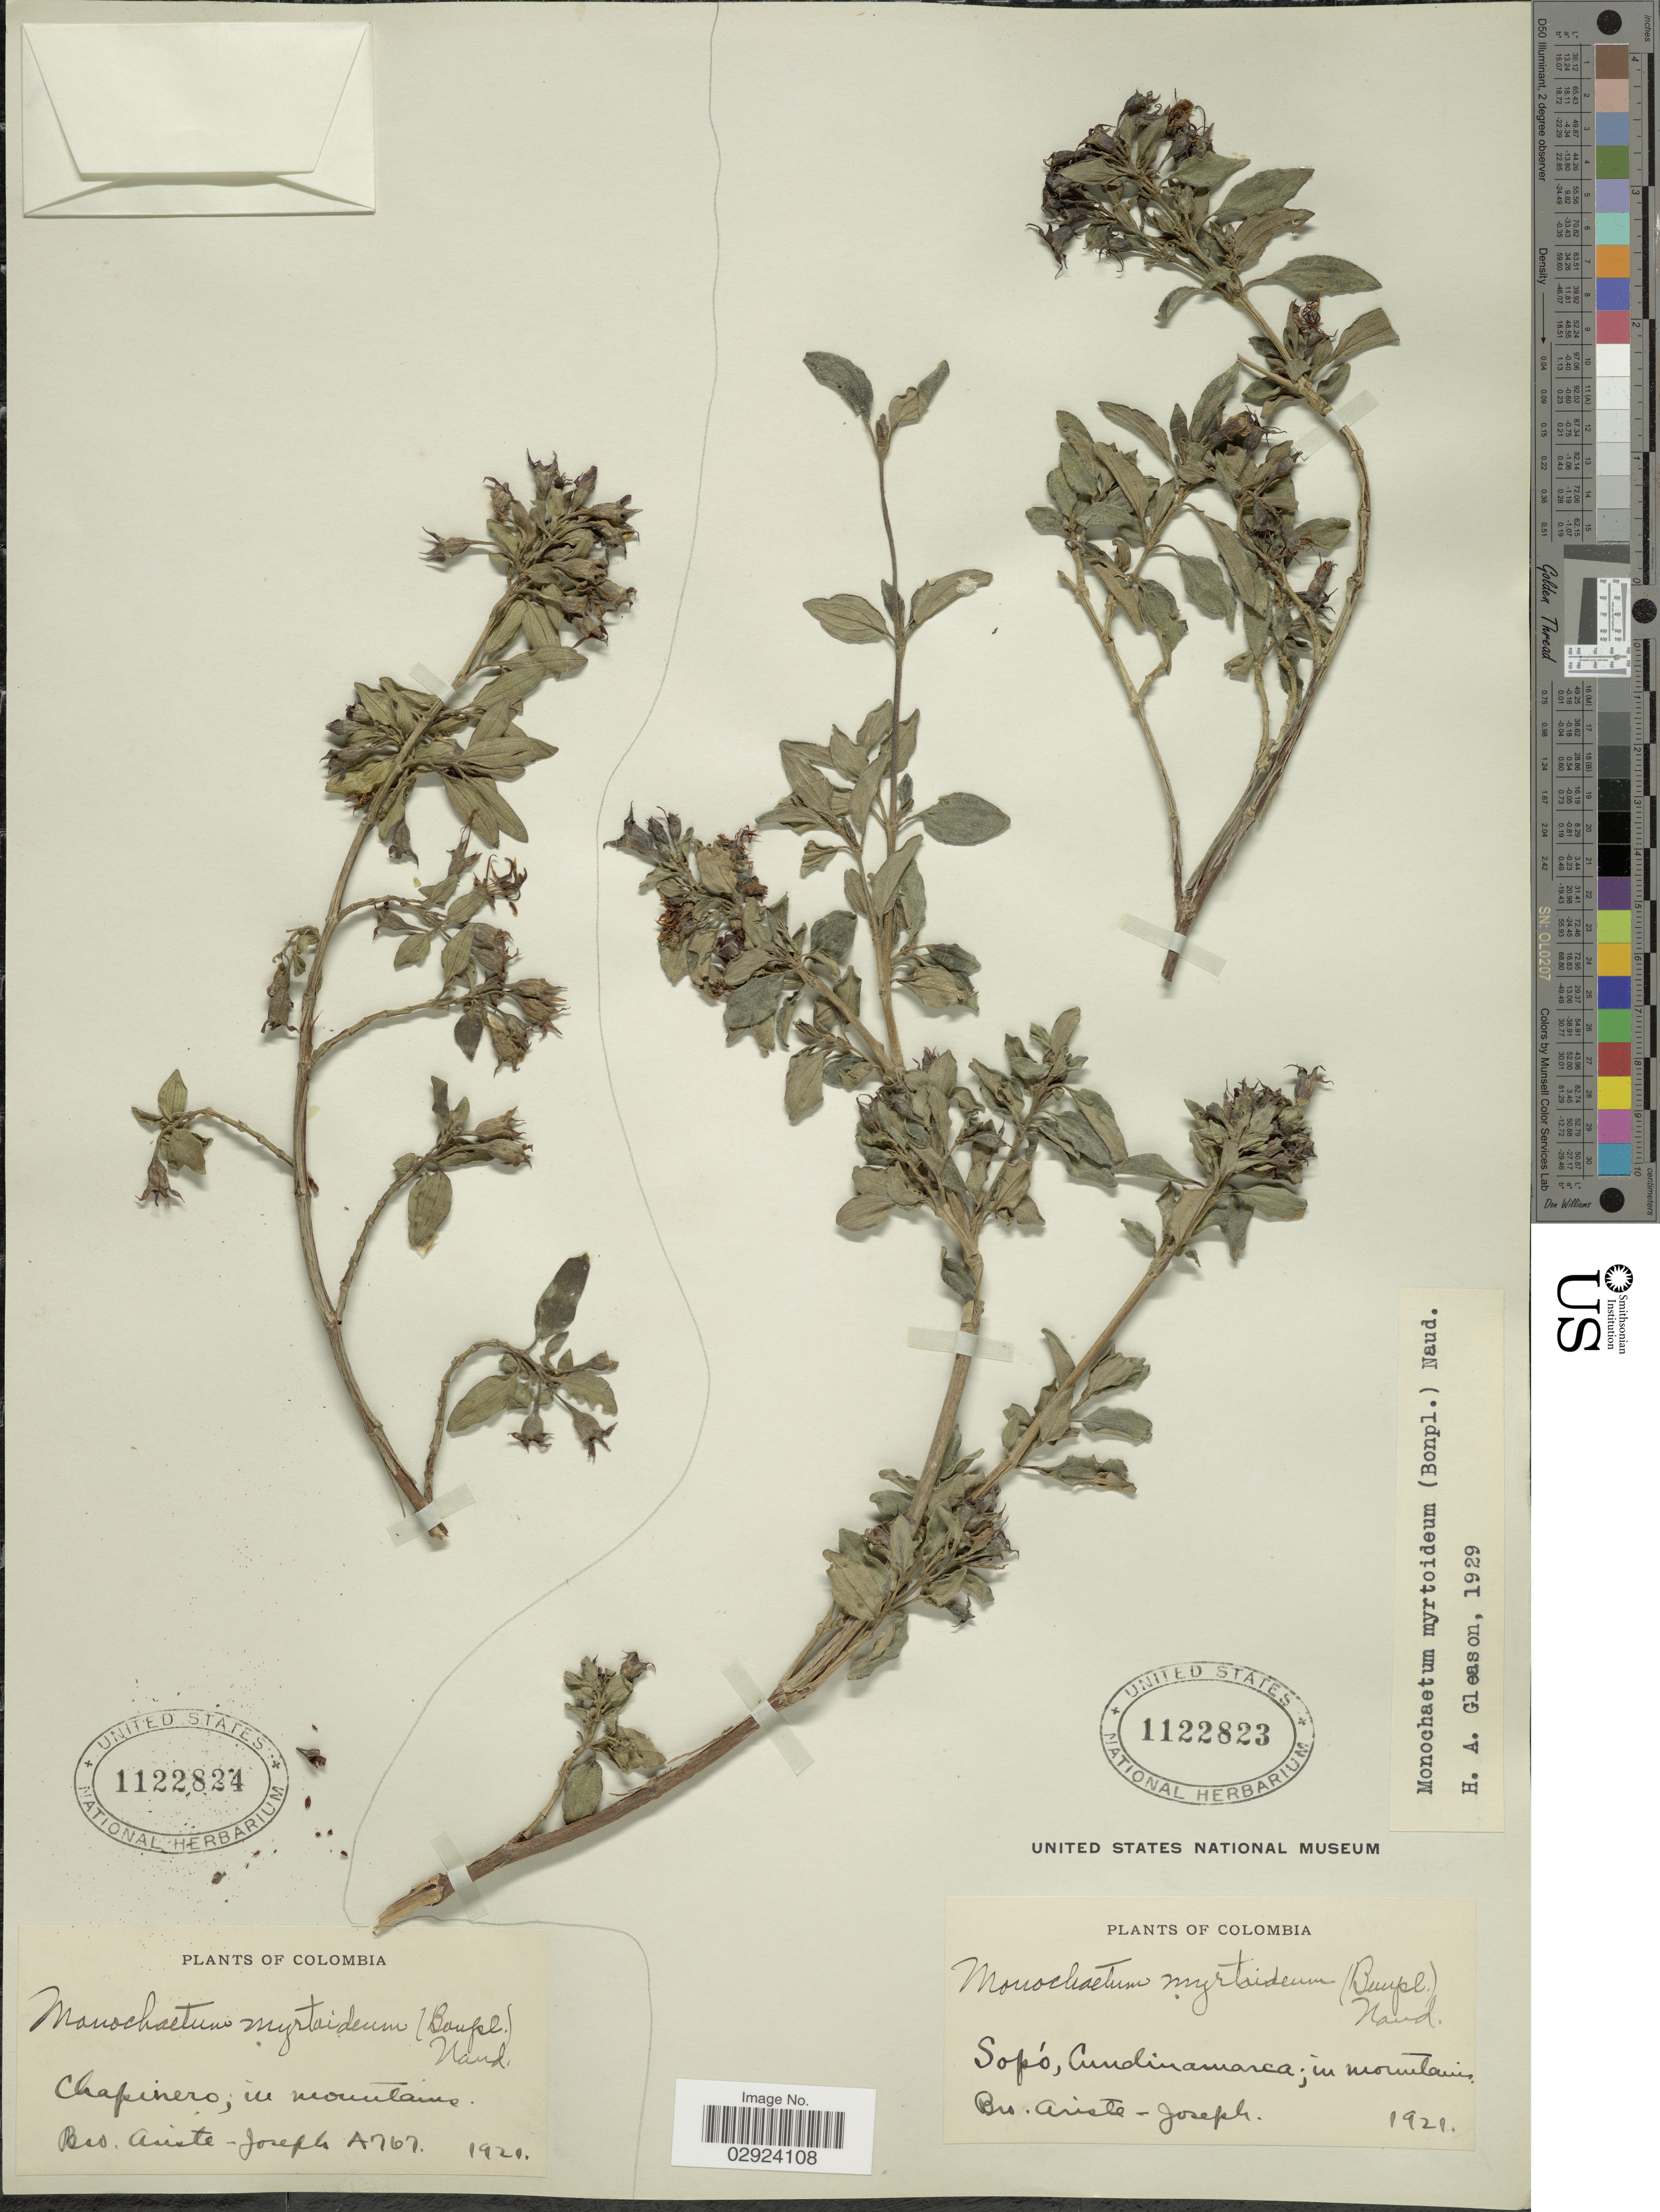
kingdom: Plantae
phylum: Tracheophyta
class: Magnoliopsida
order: Myrtales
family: Melastomataceae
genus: Monochaetum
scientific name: Monochaetum myrtoideum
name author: Naudin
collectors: Bro. Ariste-Joseph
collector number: A767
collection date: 1921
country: Colombia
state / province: Bogota D.C.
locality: Chapinero, in mountains.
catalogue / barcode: US 1122824